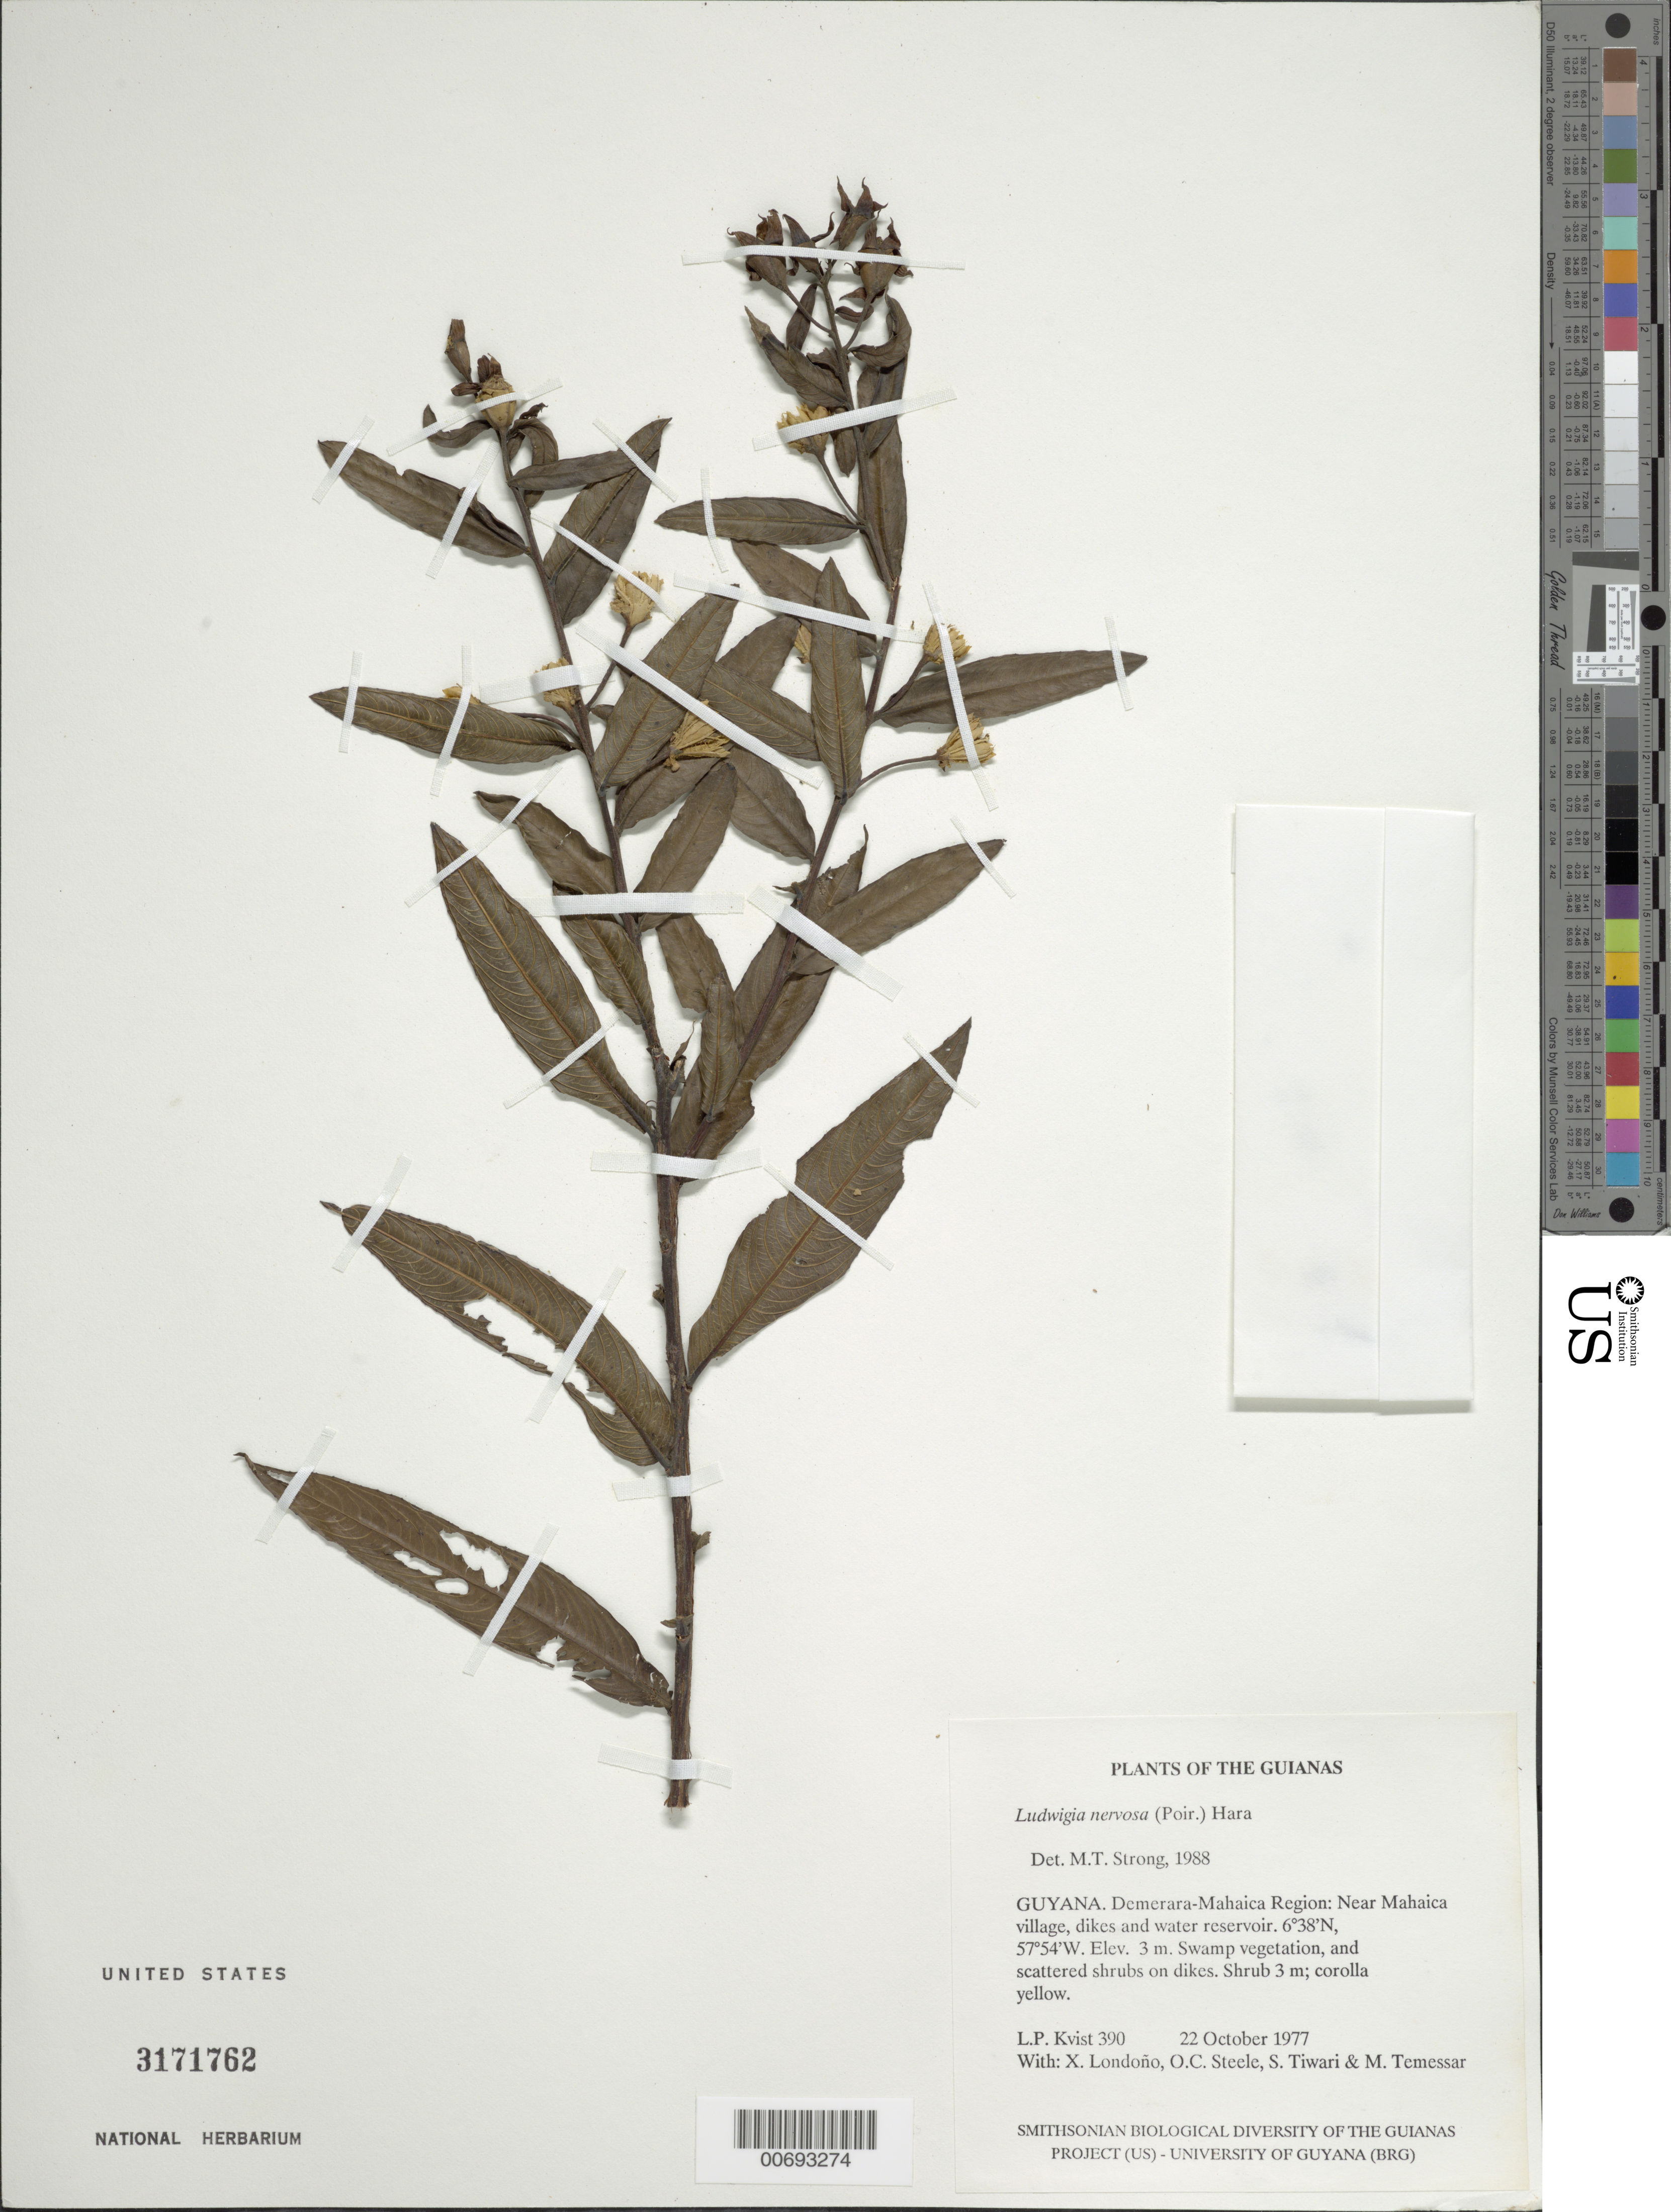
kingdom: Plantae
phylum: Tracheophyta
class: Magnoliopsida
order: Myrtales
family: Onagraceae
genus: Ludwigia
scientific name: Ludwigia nervosa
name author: (Poir.) H. Hara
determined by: Strong, M. T., (US), Smithsonian Institution - National Museum of Natural History (UNITED STATES)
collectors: L. P. Kvist, X. Londoño, O. C. Steele, S. Tiwari & M. Tamessar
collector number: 390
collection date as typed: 22 October 1987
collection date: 1987-10-22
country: Guyana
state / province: Demerara-Mahaica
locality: Near Mahaica village, dikes and water reservoir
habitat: Swamp vegetation, and scattered shrubs on dikes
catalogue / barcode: US 3171762